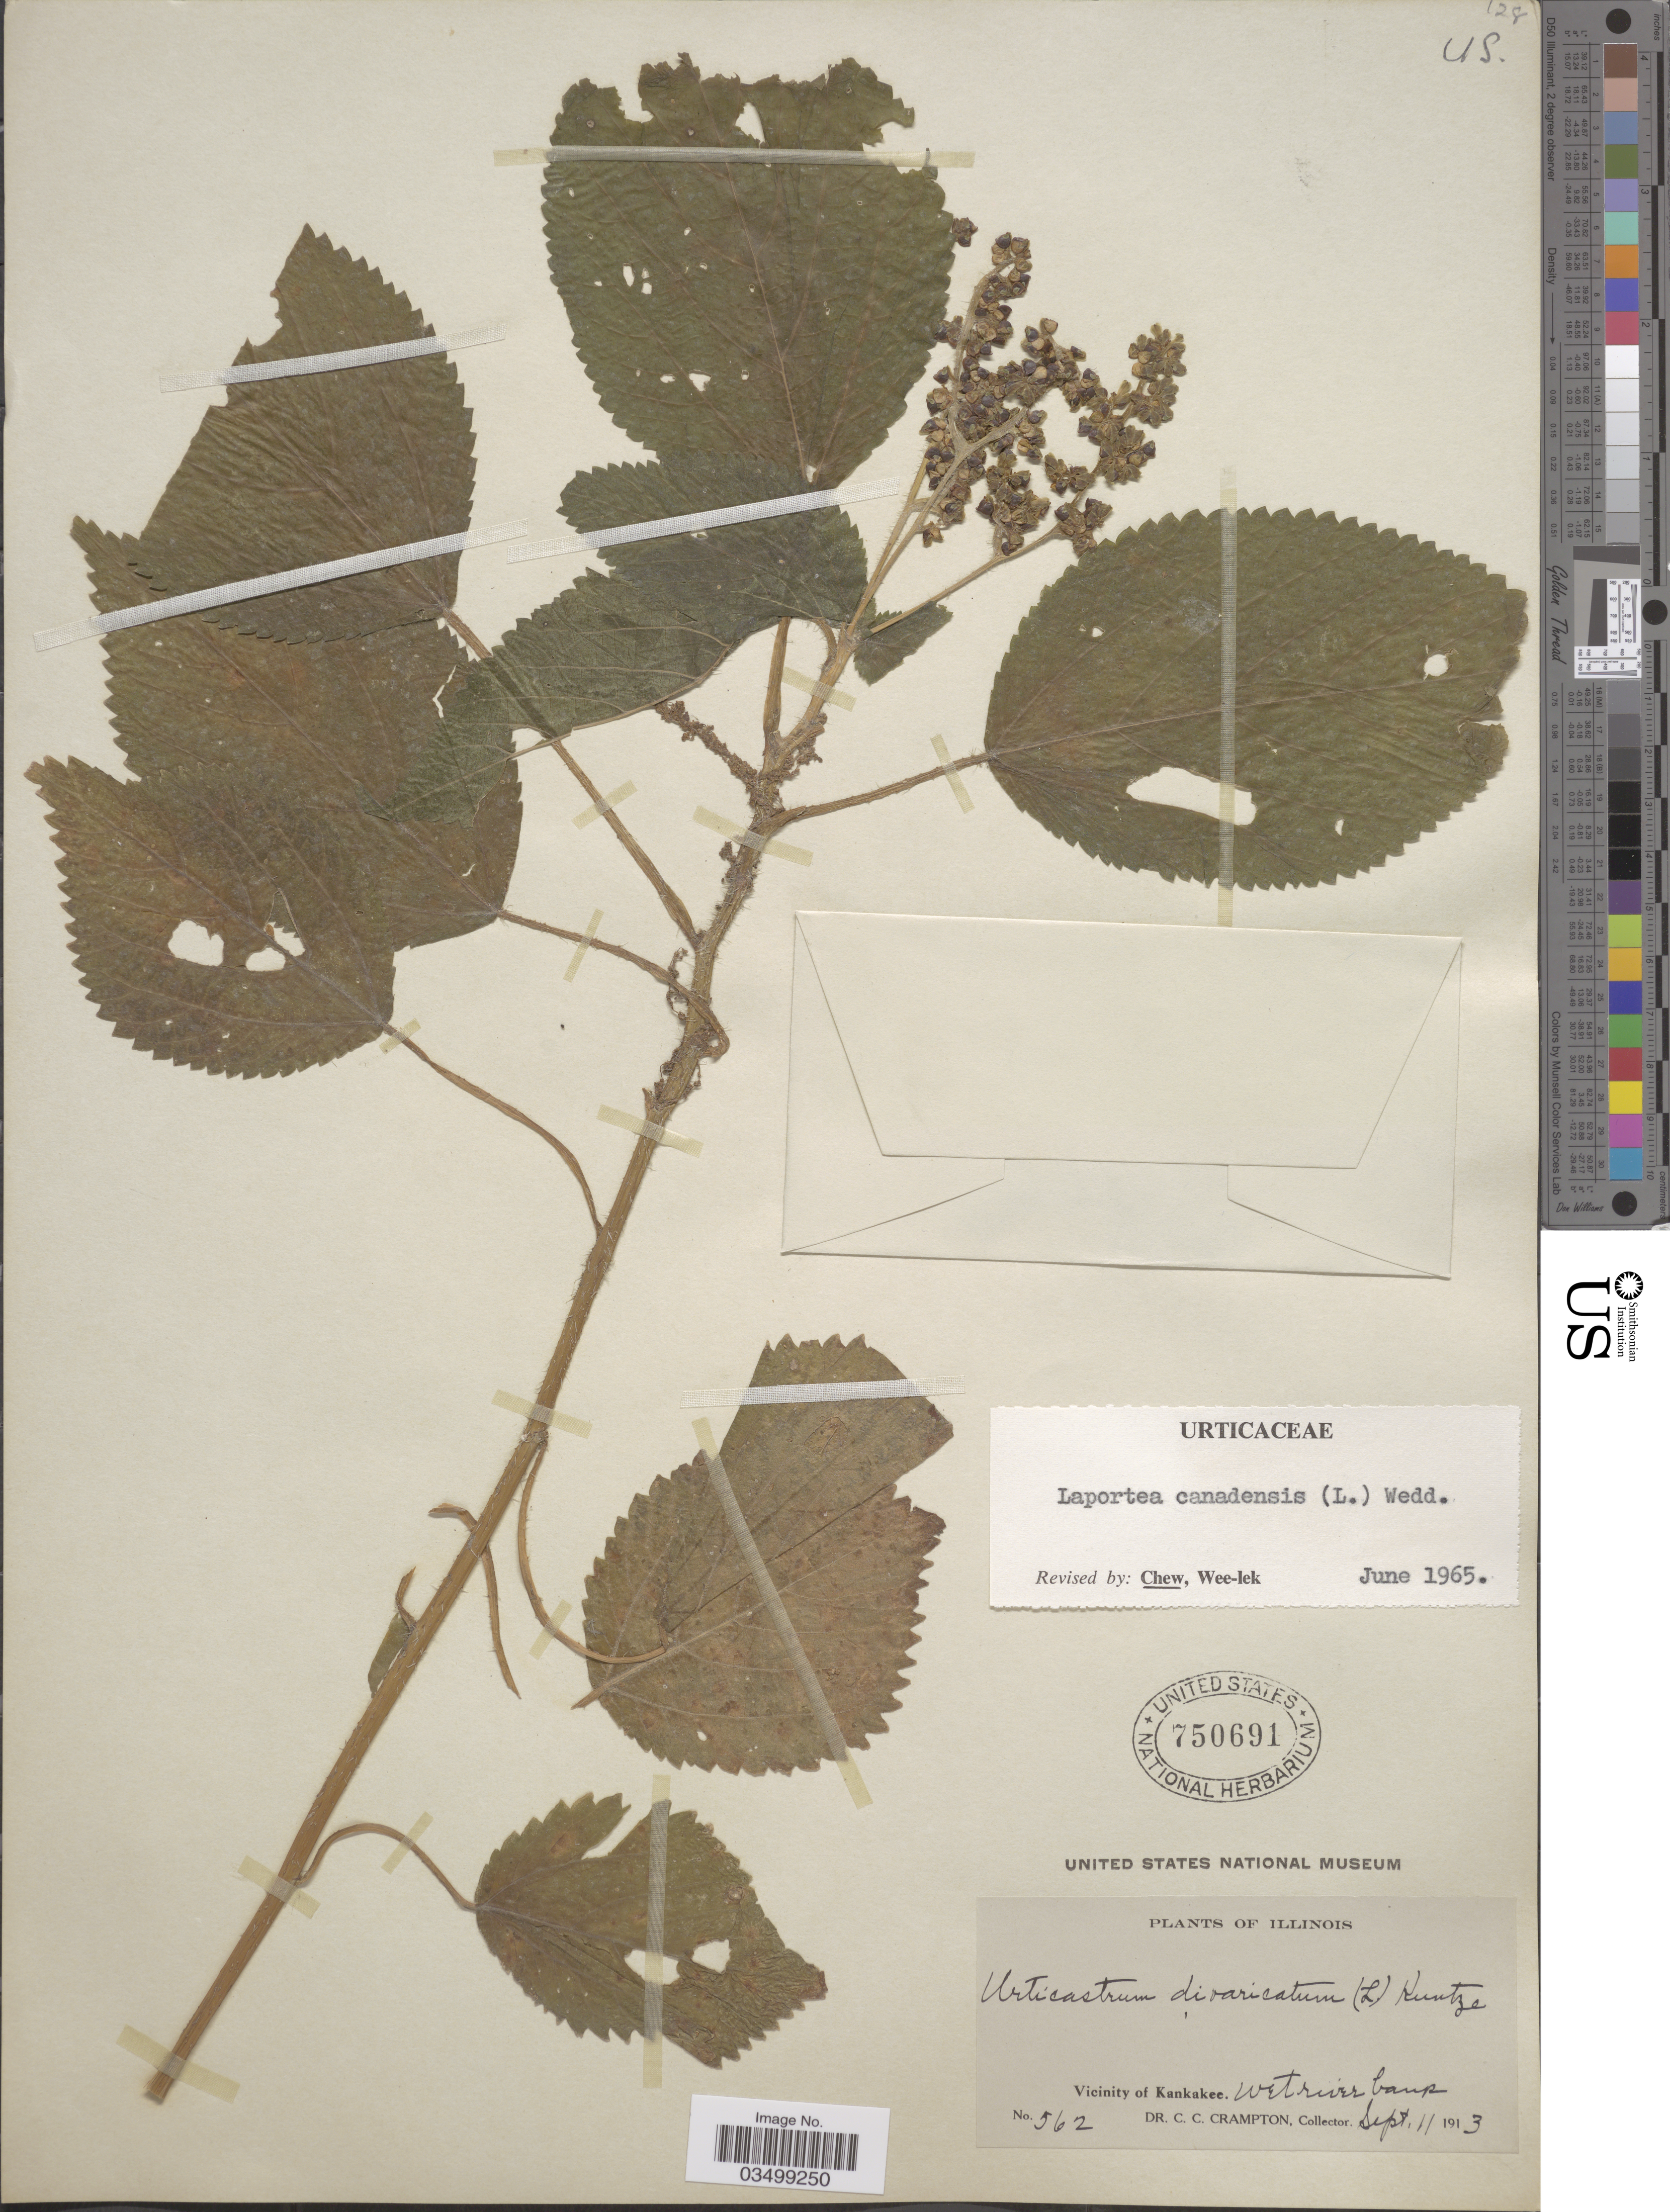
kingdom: Plantae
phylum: Tracheophyta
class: Magnoliopsida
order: Rosales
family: Urticaceae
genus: Laportea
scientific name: Laportea canadensis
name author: (L.) Wedd.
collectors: C. Crampton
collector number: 562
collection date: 1913-09-11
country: United States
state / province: Illinois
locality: Vicinity of Kankakee. Wet river bank.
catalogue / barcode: US 750691